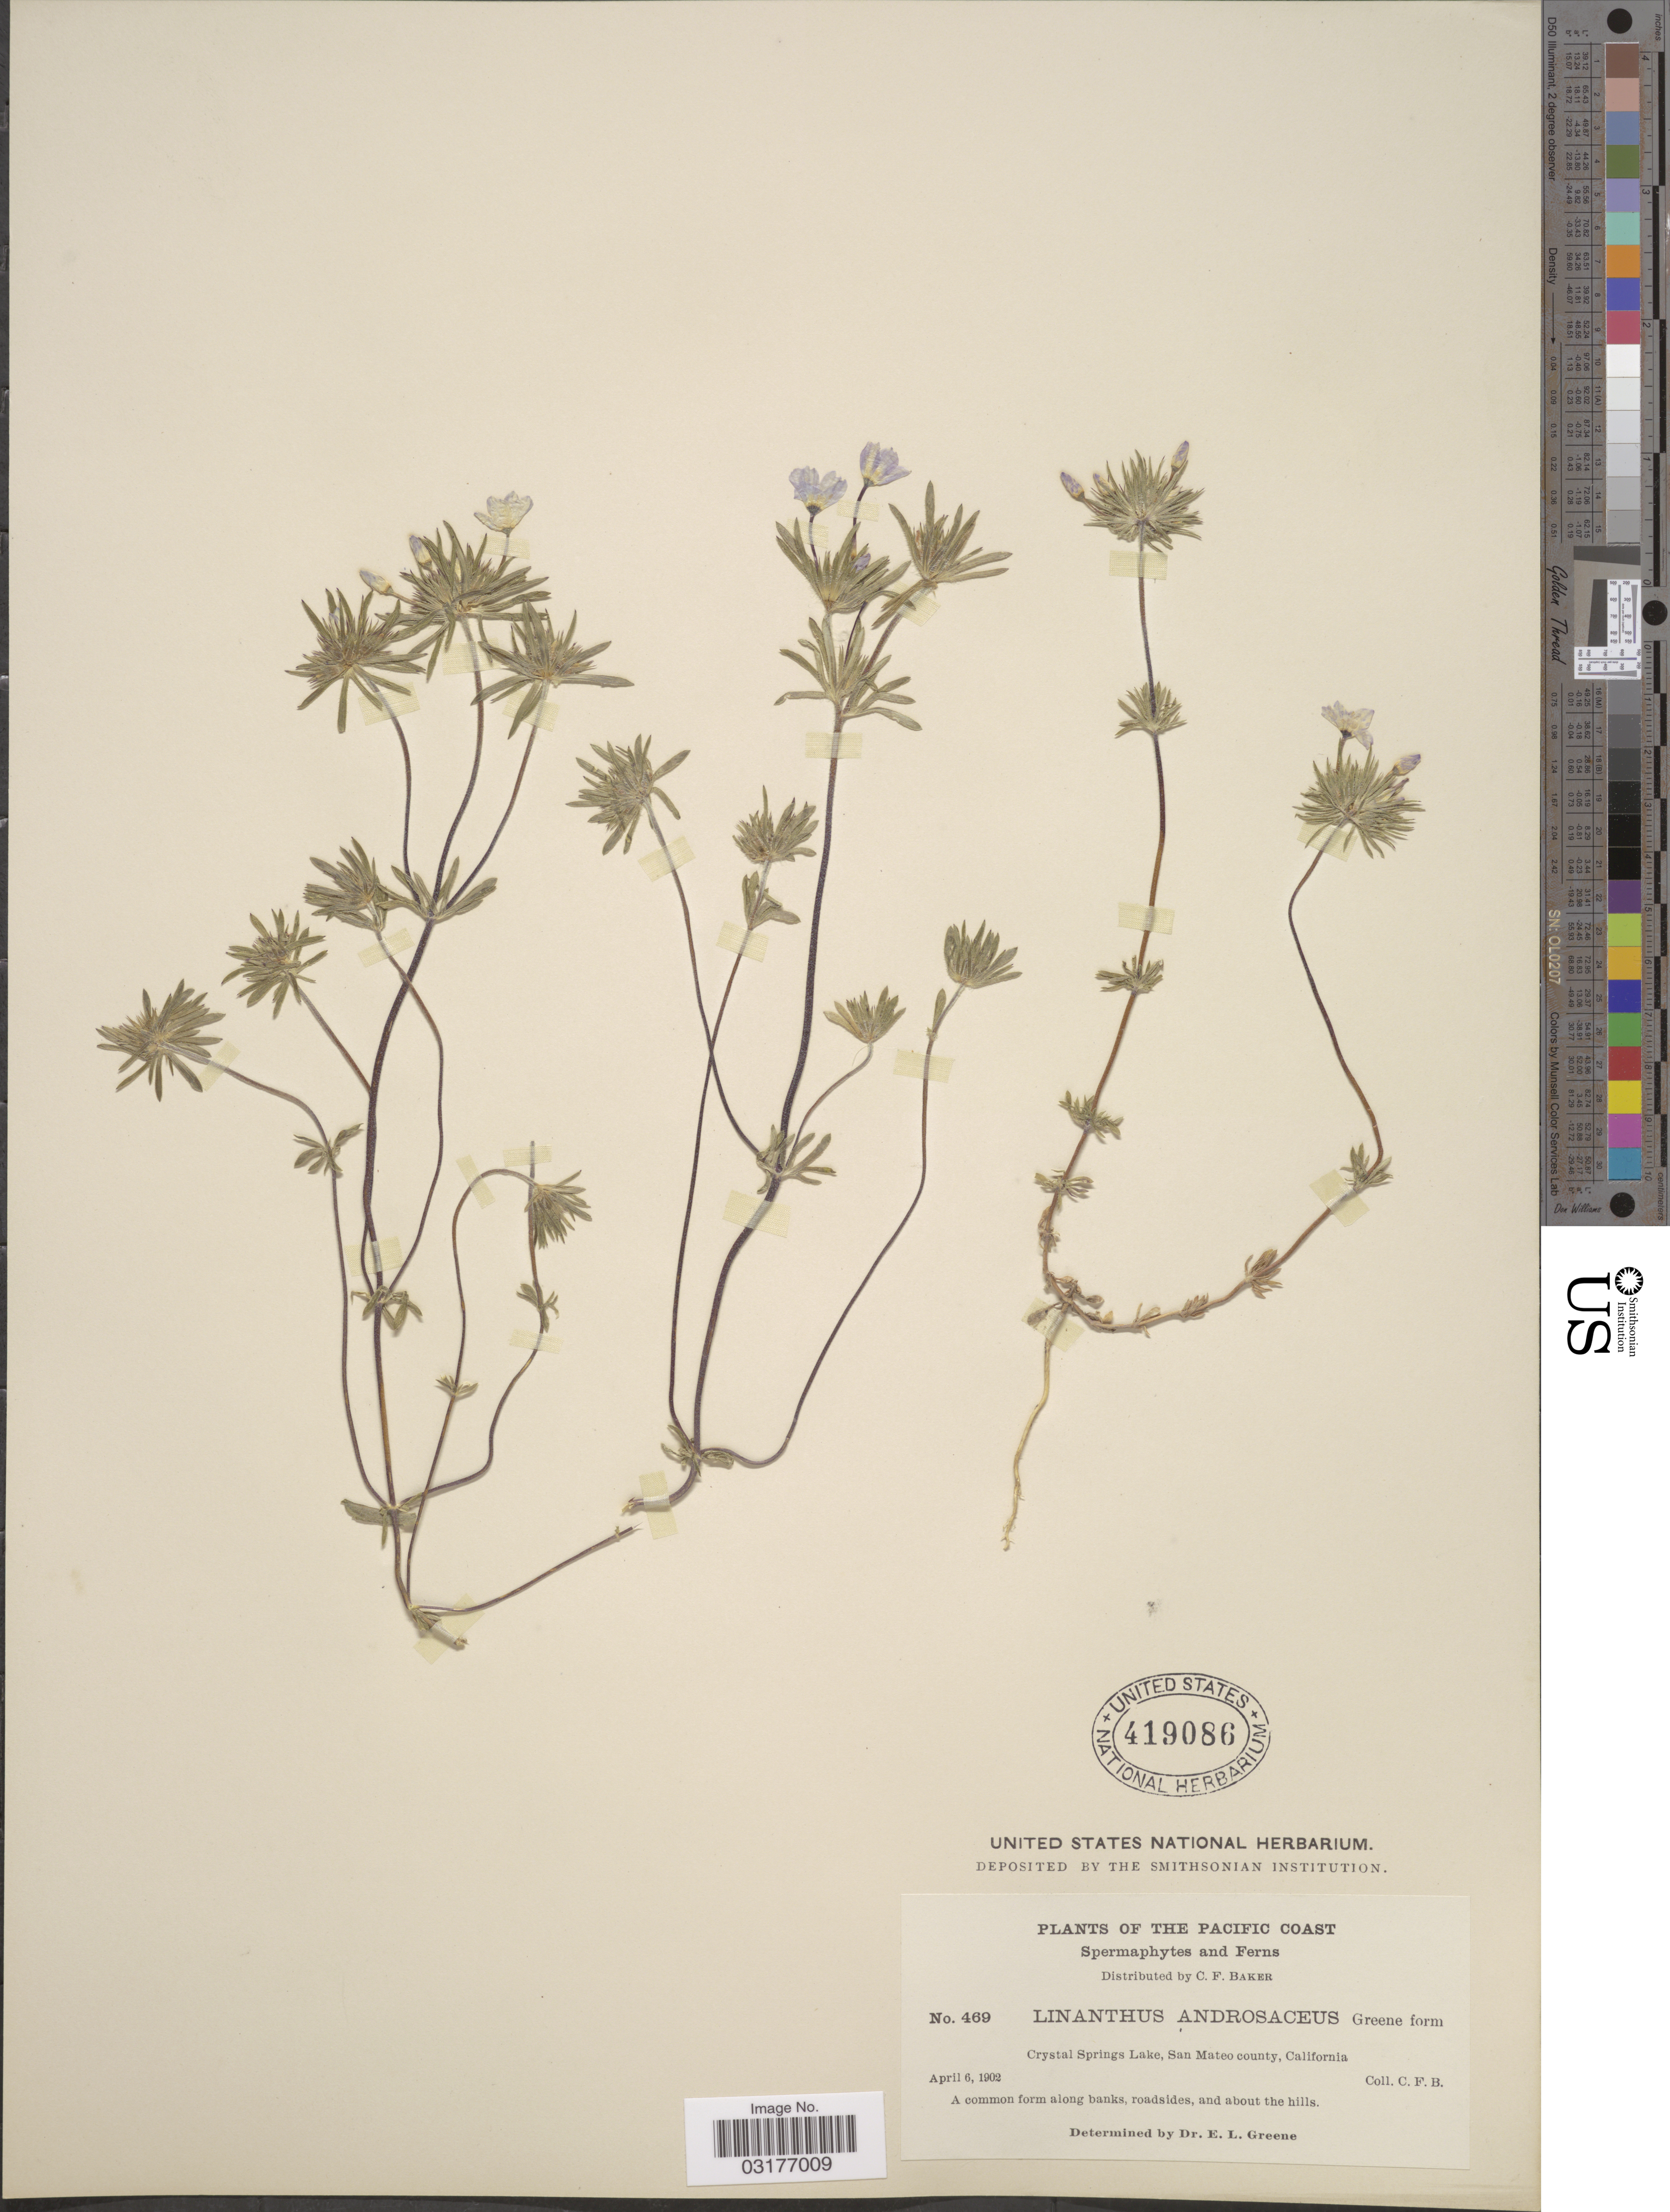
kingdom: Plantae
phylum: Tracheophyta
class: Magnoliopsida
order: Ericales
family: Polemoniaceae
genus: Leptosiphon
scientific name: Leptosiphon androsaceus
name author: Benth.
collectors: C. F. Baker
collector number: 469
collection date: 1902-04-06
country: United States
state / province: California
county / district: San Mateo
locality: The Pacific Coast. Crystal Springs Lake, San Mateo county.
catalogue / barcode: US 419086